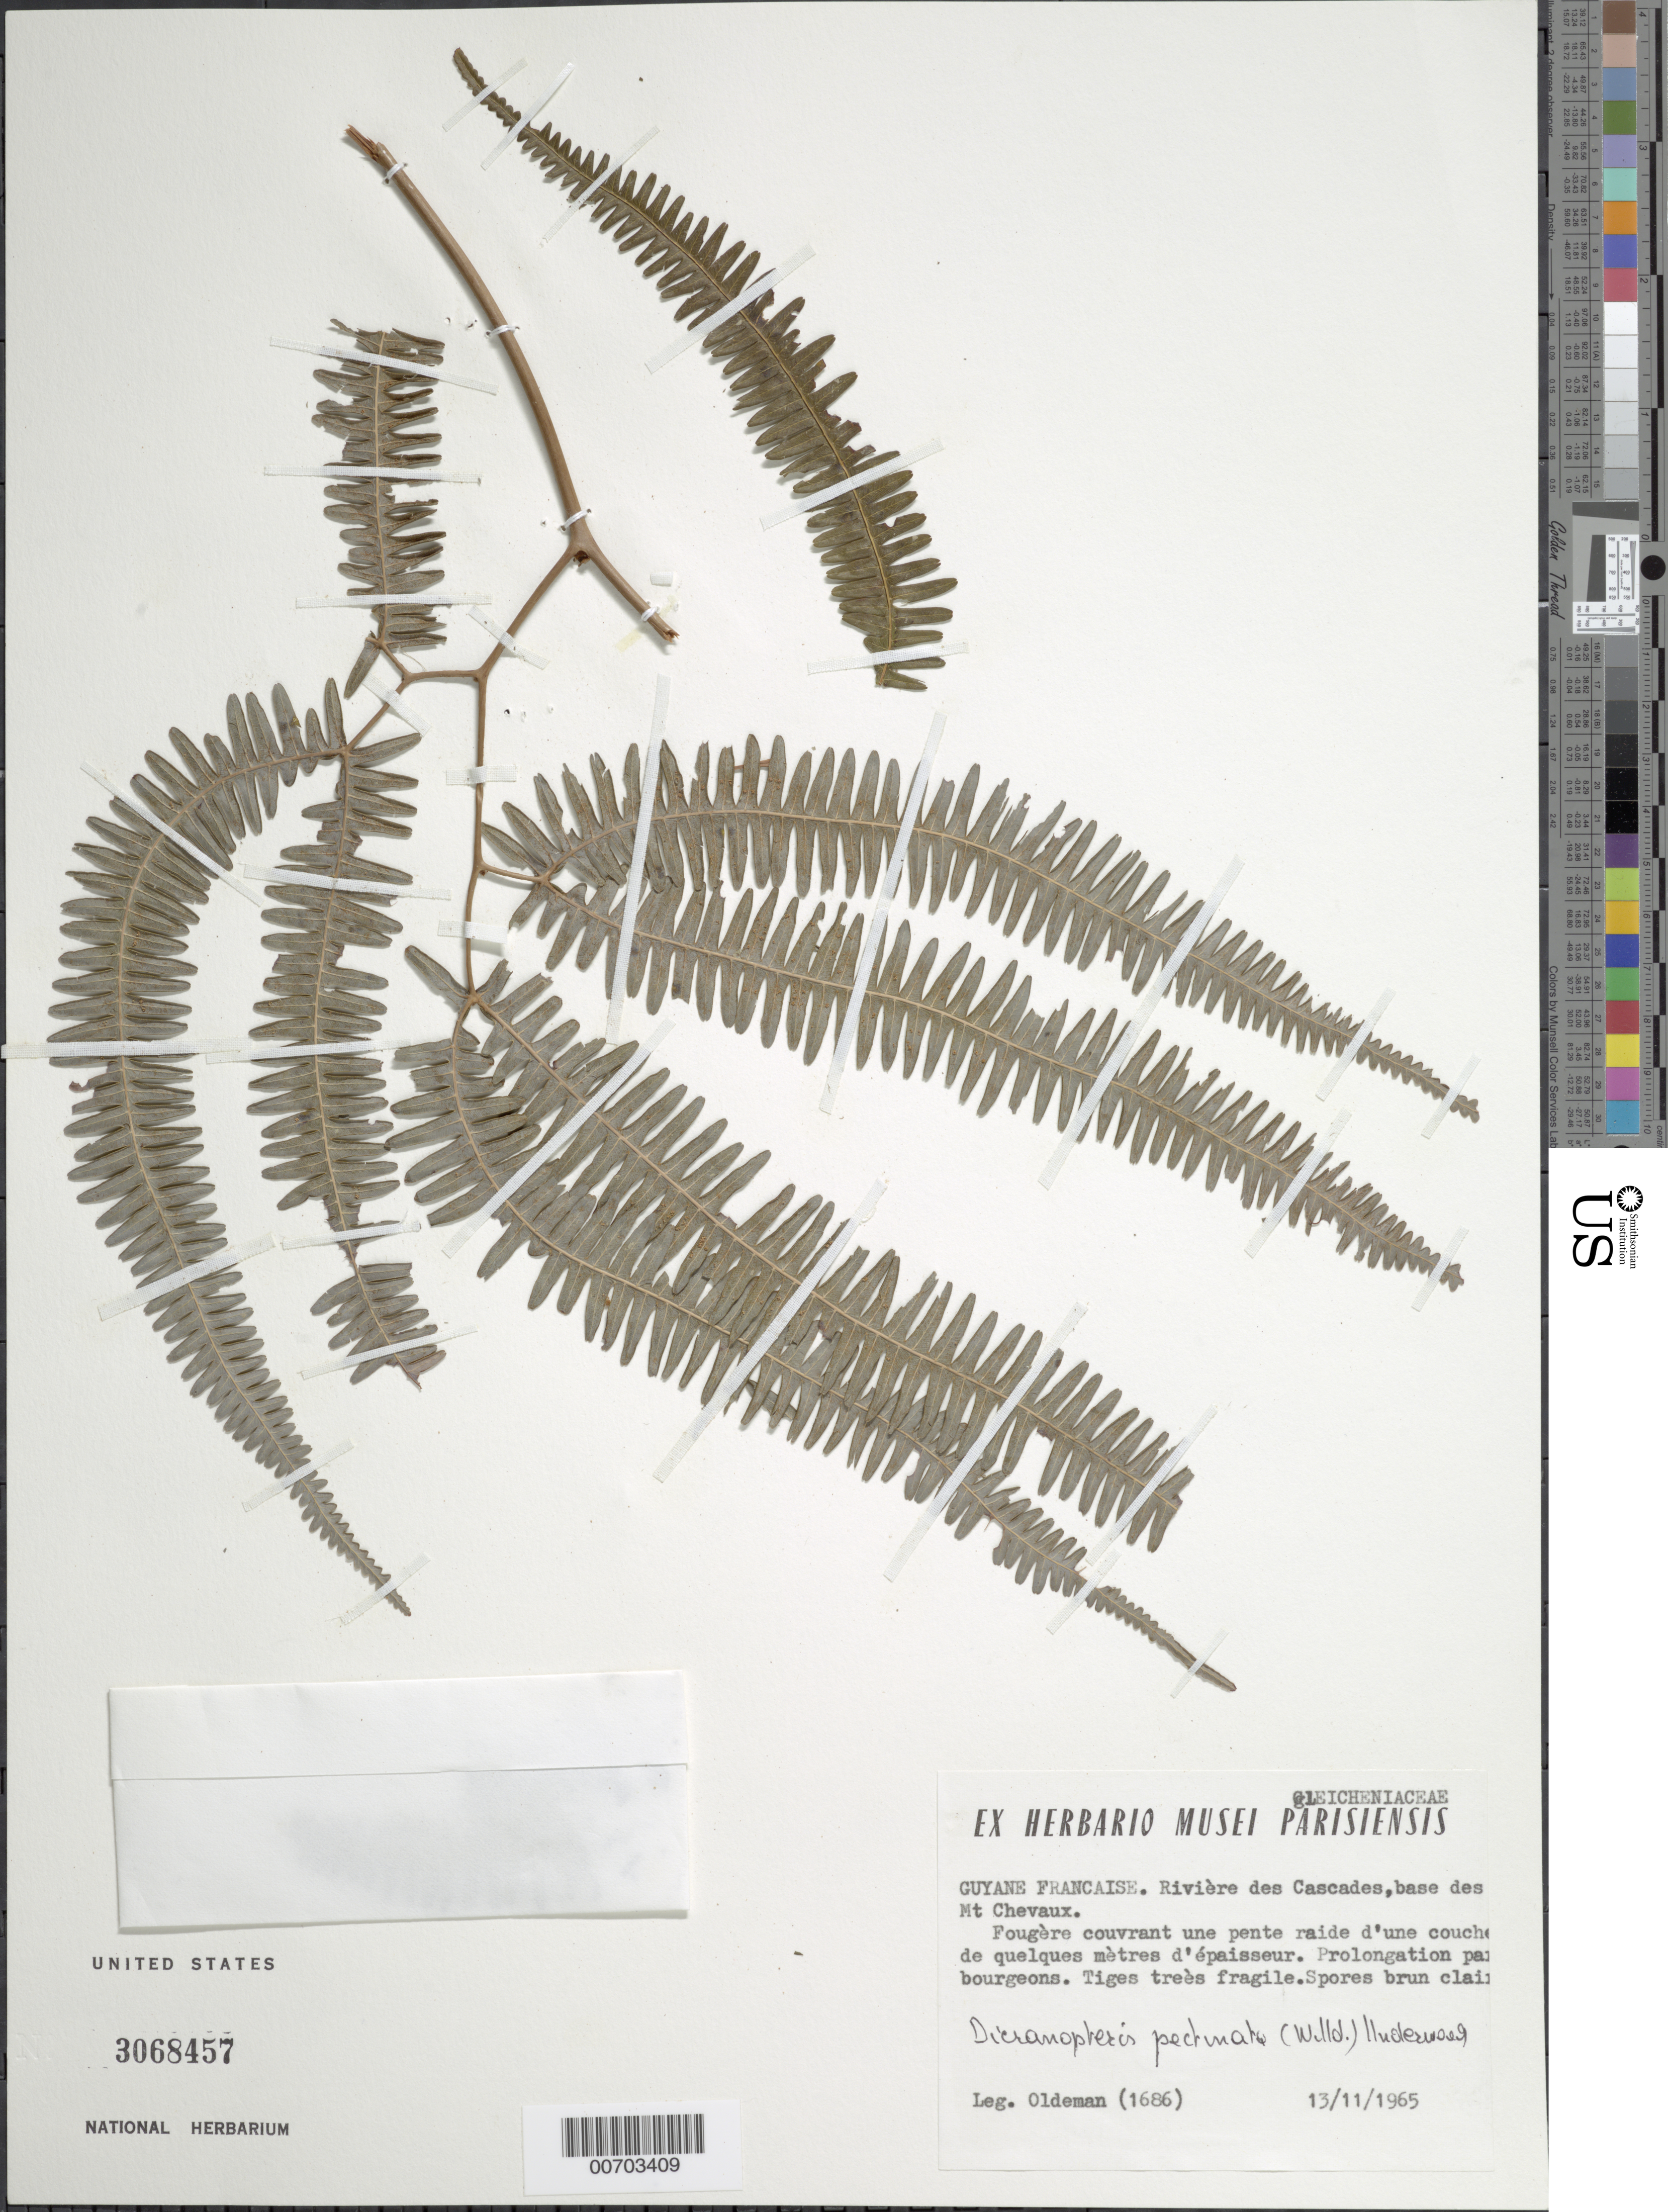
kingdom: Plantae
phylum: Tracheophyta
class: Polypodiopsida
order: Gleicheniales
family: Gleicheniaceae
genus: Gleichenella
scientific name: Gleichenella pectinata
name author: (Willd.) Ching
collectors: R. Oldeman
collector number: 1686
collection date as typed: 13-Nov-65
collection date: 1965-11-13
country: French Guiana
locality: Mt. Chevaux, Riv. des Cascades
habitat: Couvrant une pente raide d'une couche de quelques metres d'epaisseur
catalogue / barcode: US 3068457